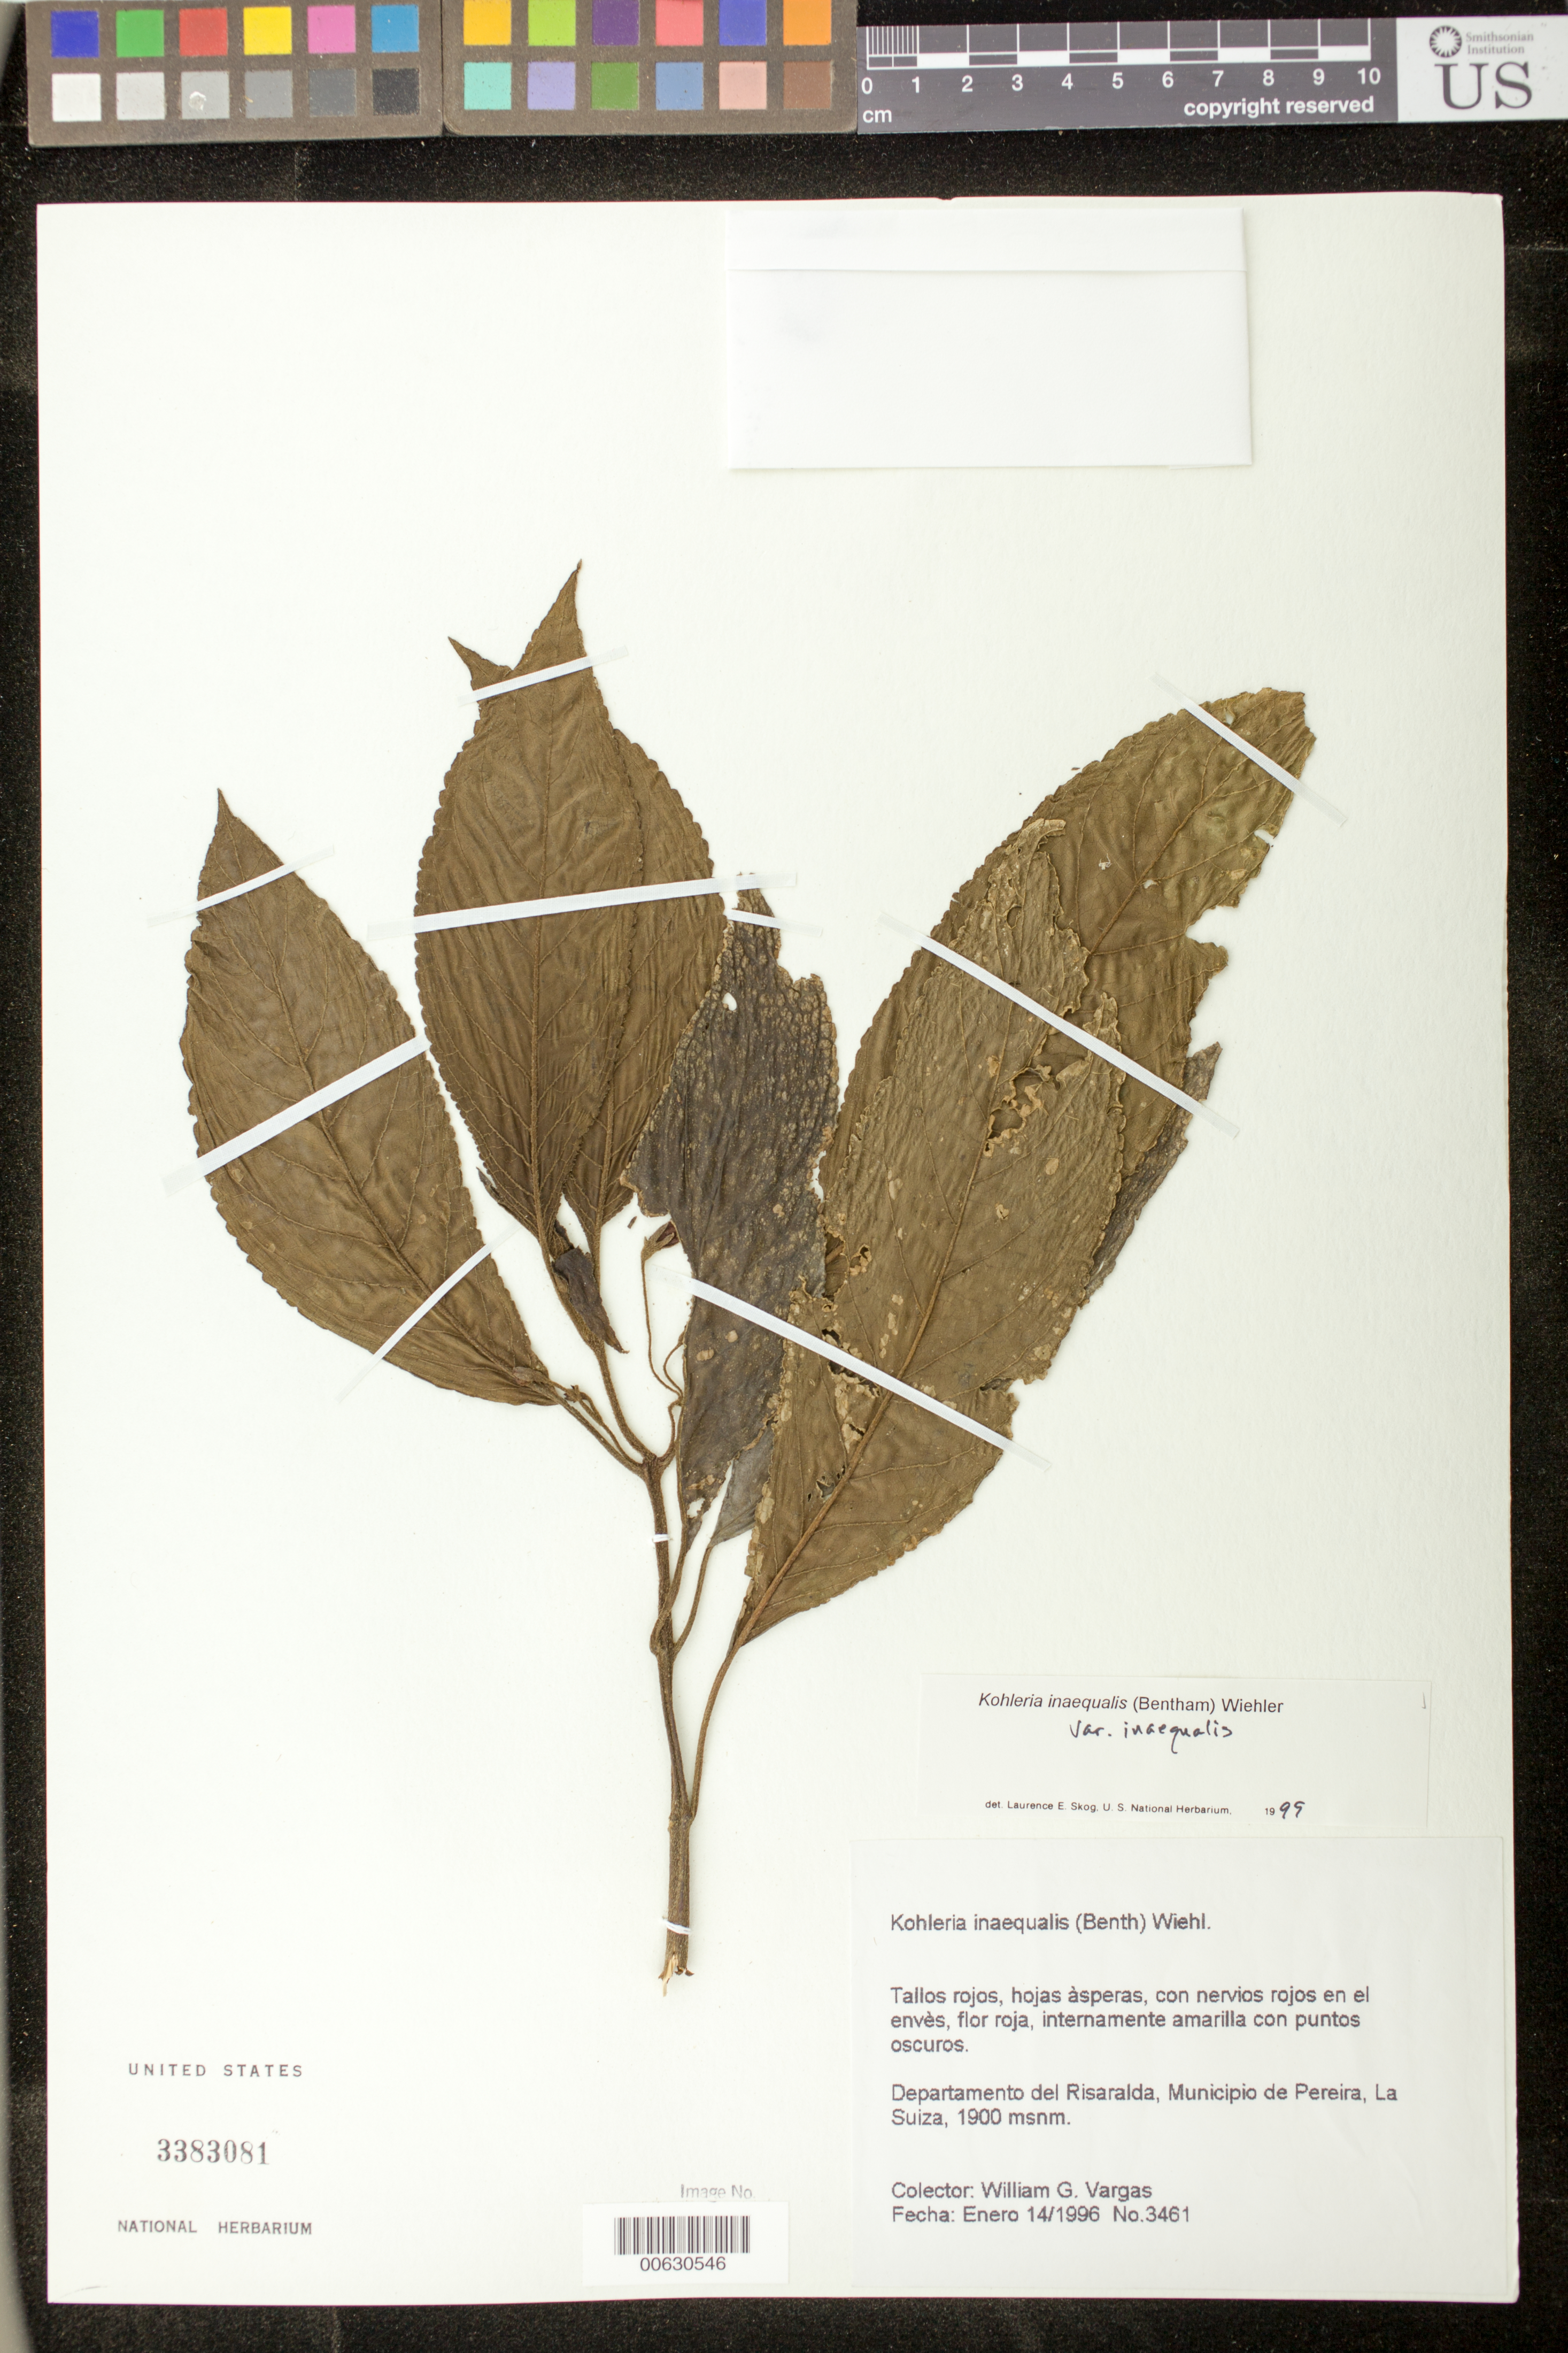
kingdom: Plantae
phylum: Tracheophyta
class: Magnoliopsida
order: Lamiales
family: Gesneriaceae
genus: Kohleria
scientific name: Kohleria inaequalis var. inaequalis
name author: (Benth.) Wiehler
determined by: Skog, Laurence E.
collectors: W. Vargas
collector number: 3461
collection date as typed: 14 Jan 1996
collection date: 1996-01-14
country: Colombia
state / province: Risaralda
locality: Mpio. de Pereira, La Suiza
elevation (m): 1900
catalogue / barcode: US 3383081